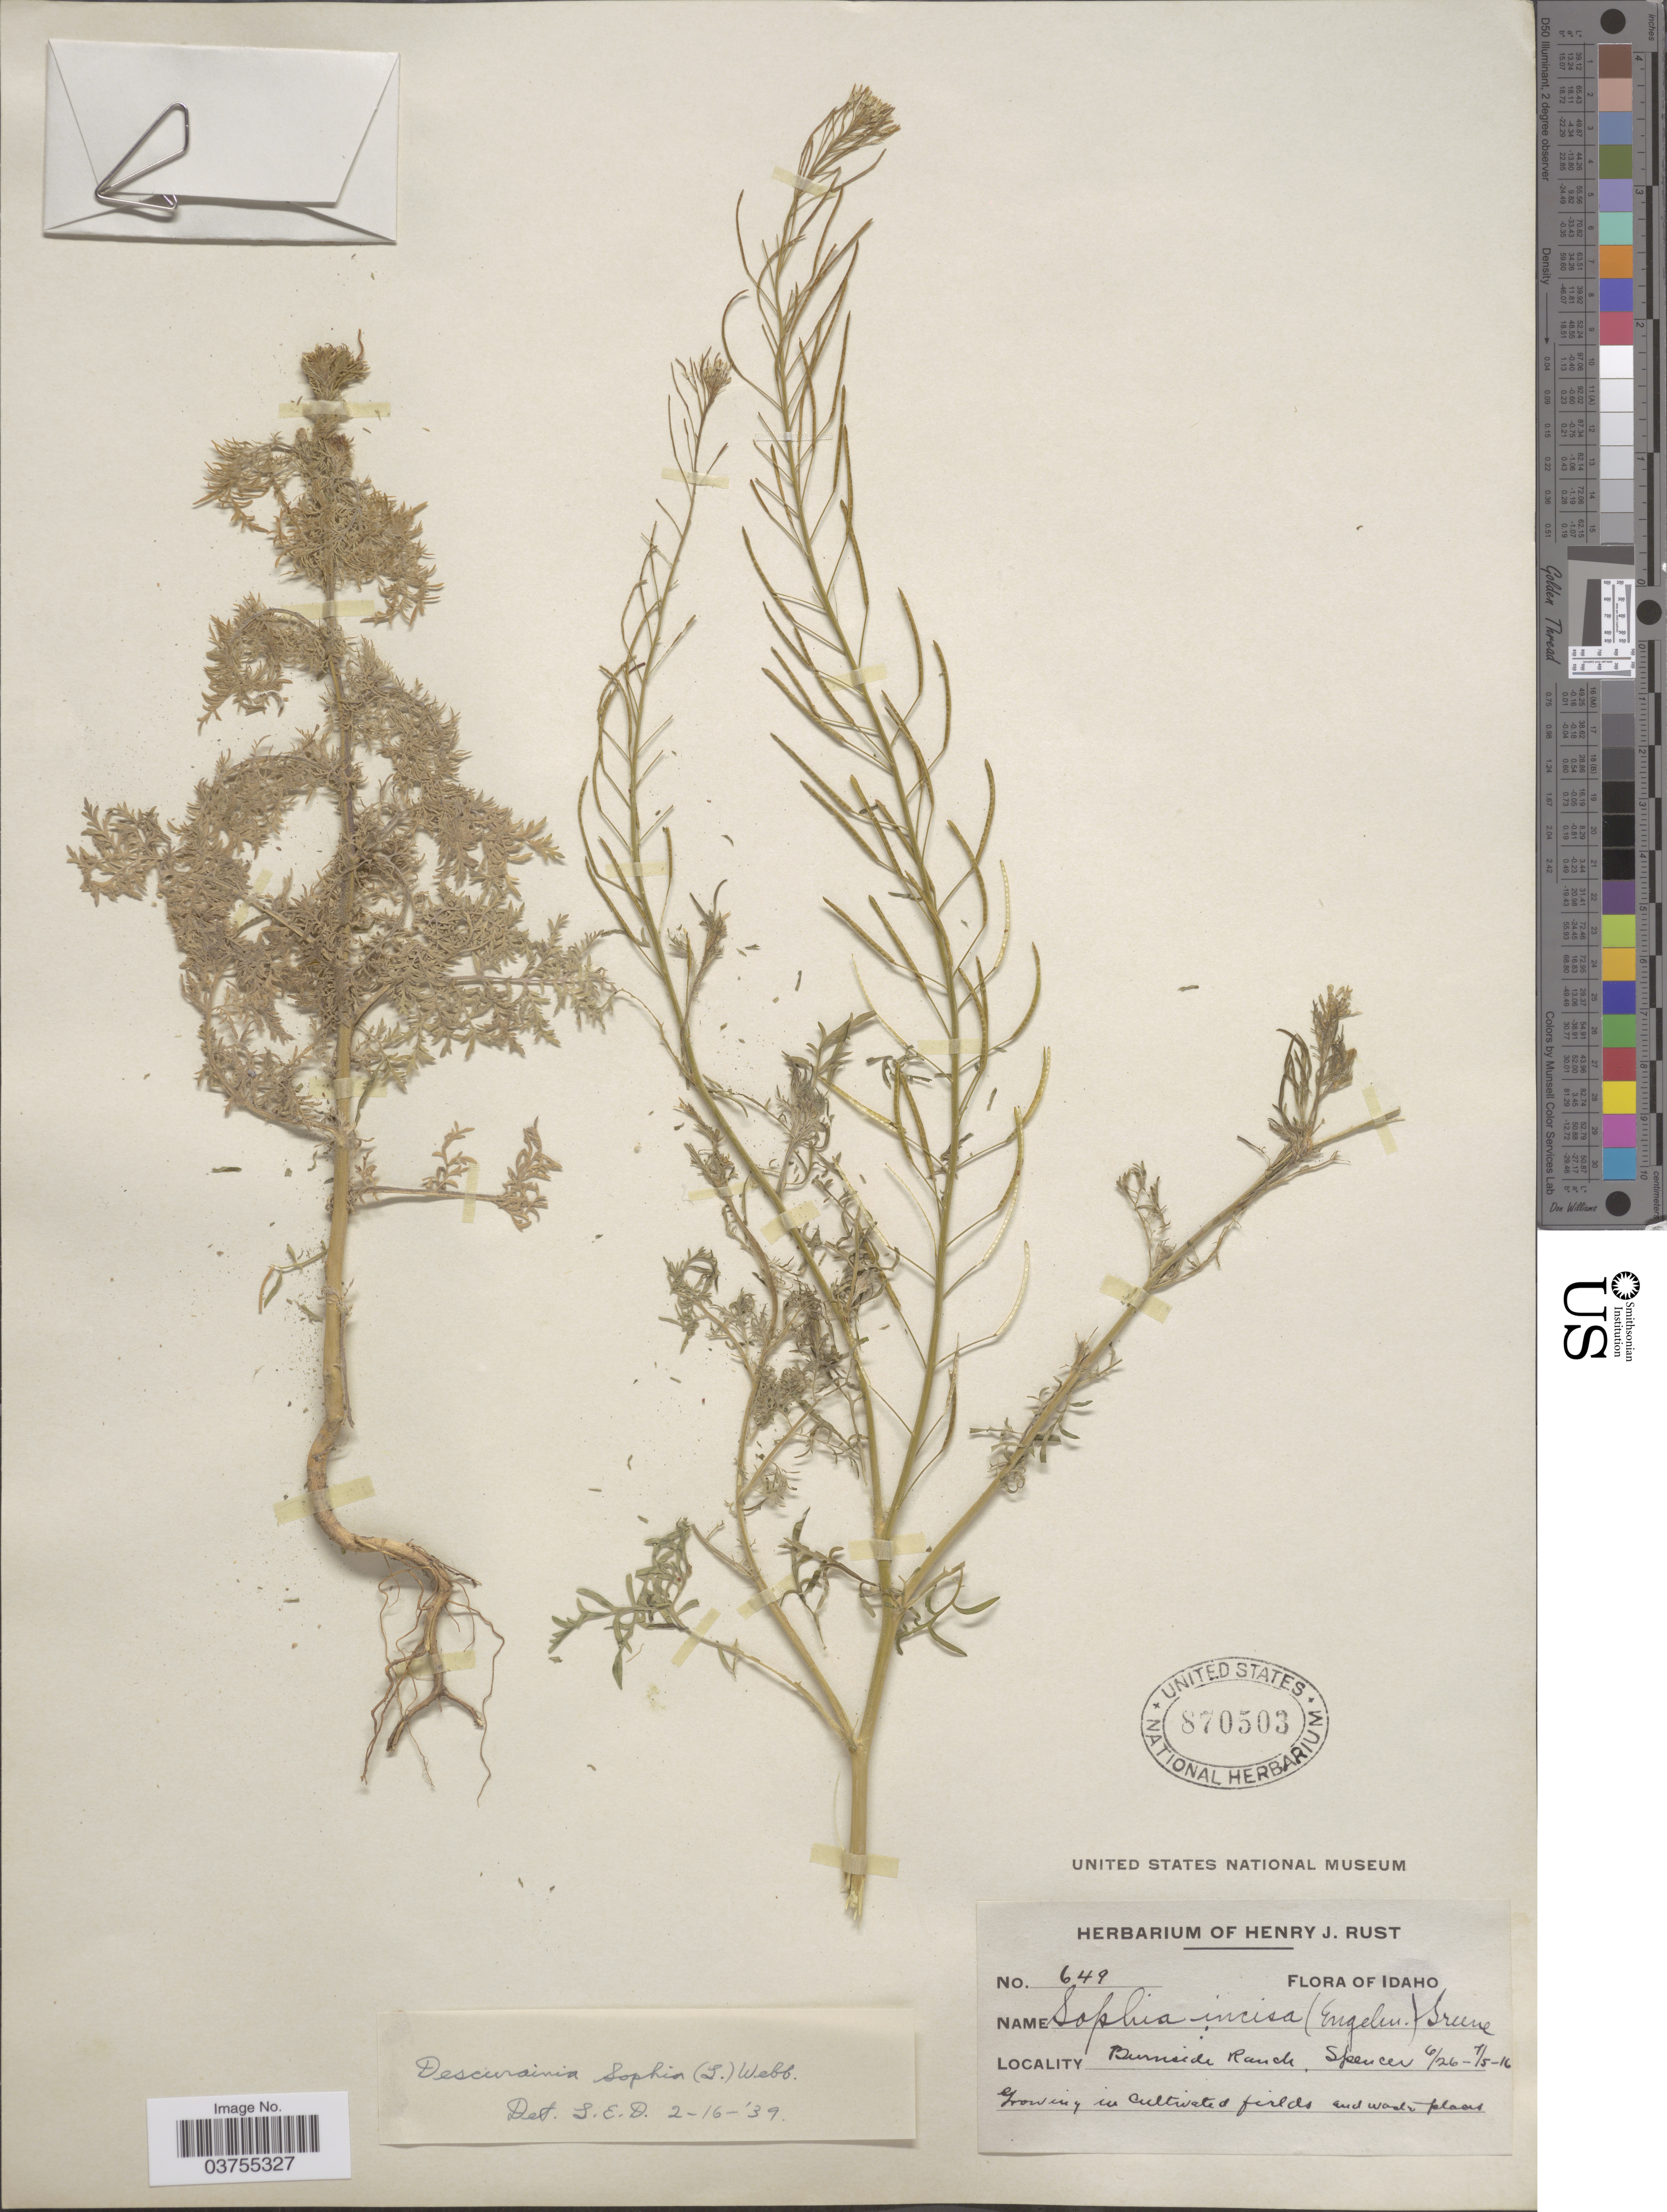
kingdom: Plantae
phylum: Tracheophyta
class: Magnoliopsida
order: Brassicales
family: Brassicaceae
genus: Descurainia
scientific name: Descurainia sophia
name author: (L.) Webb ex Prantl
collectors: ex herb. Henry J. Rust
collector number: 649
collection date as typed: Transcribed d/m/y: 26/6/16 to 5/7/16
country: United States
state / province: Idaho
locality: Burnside Ranch, Spencer.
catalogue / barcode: US 870503